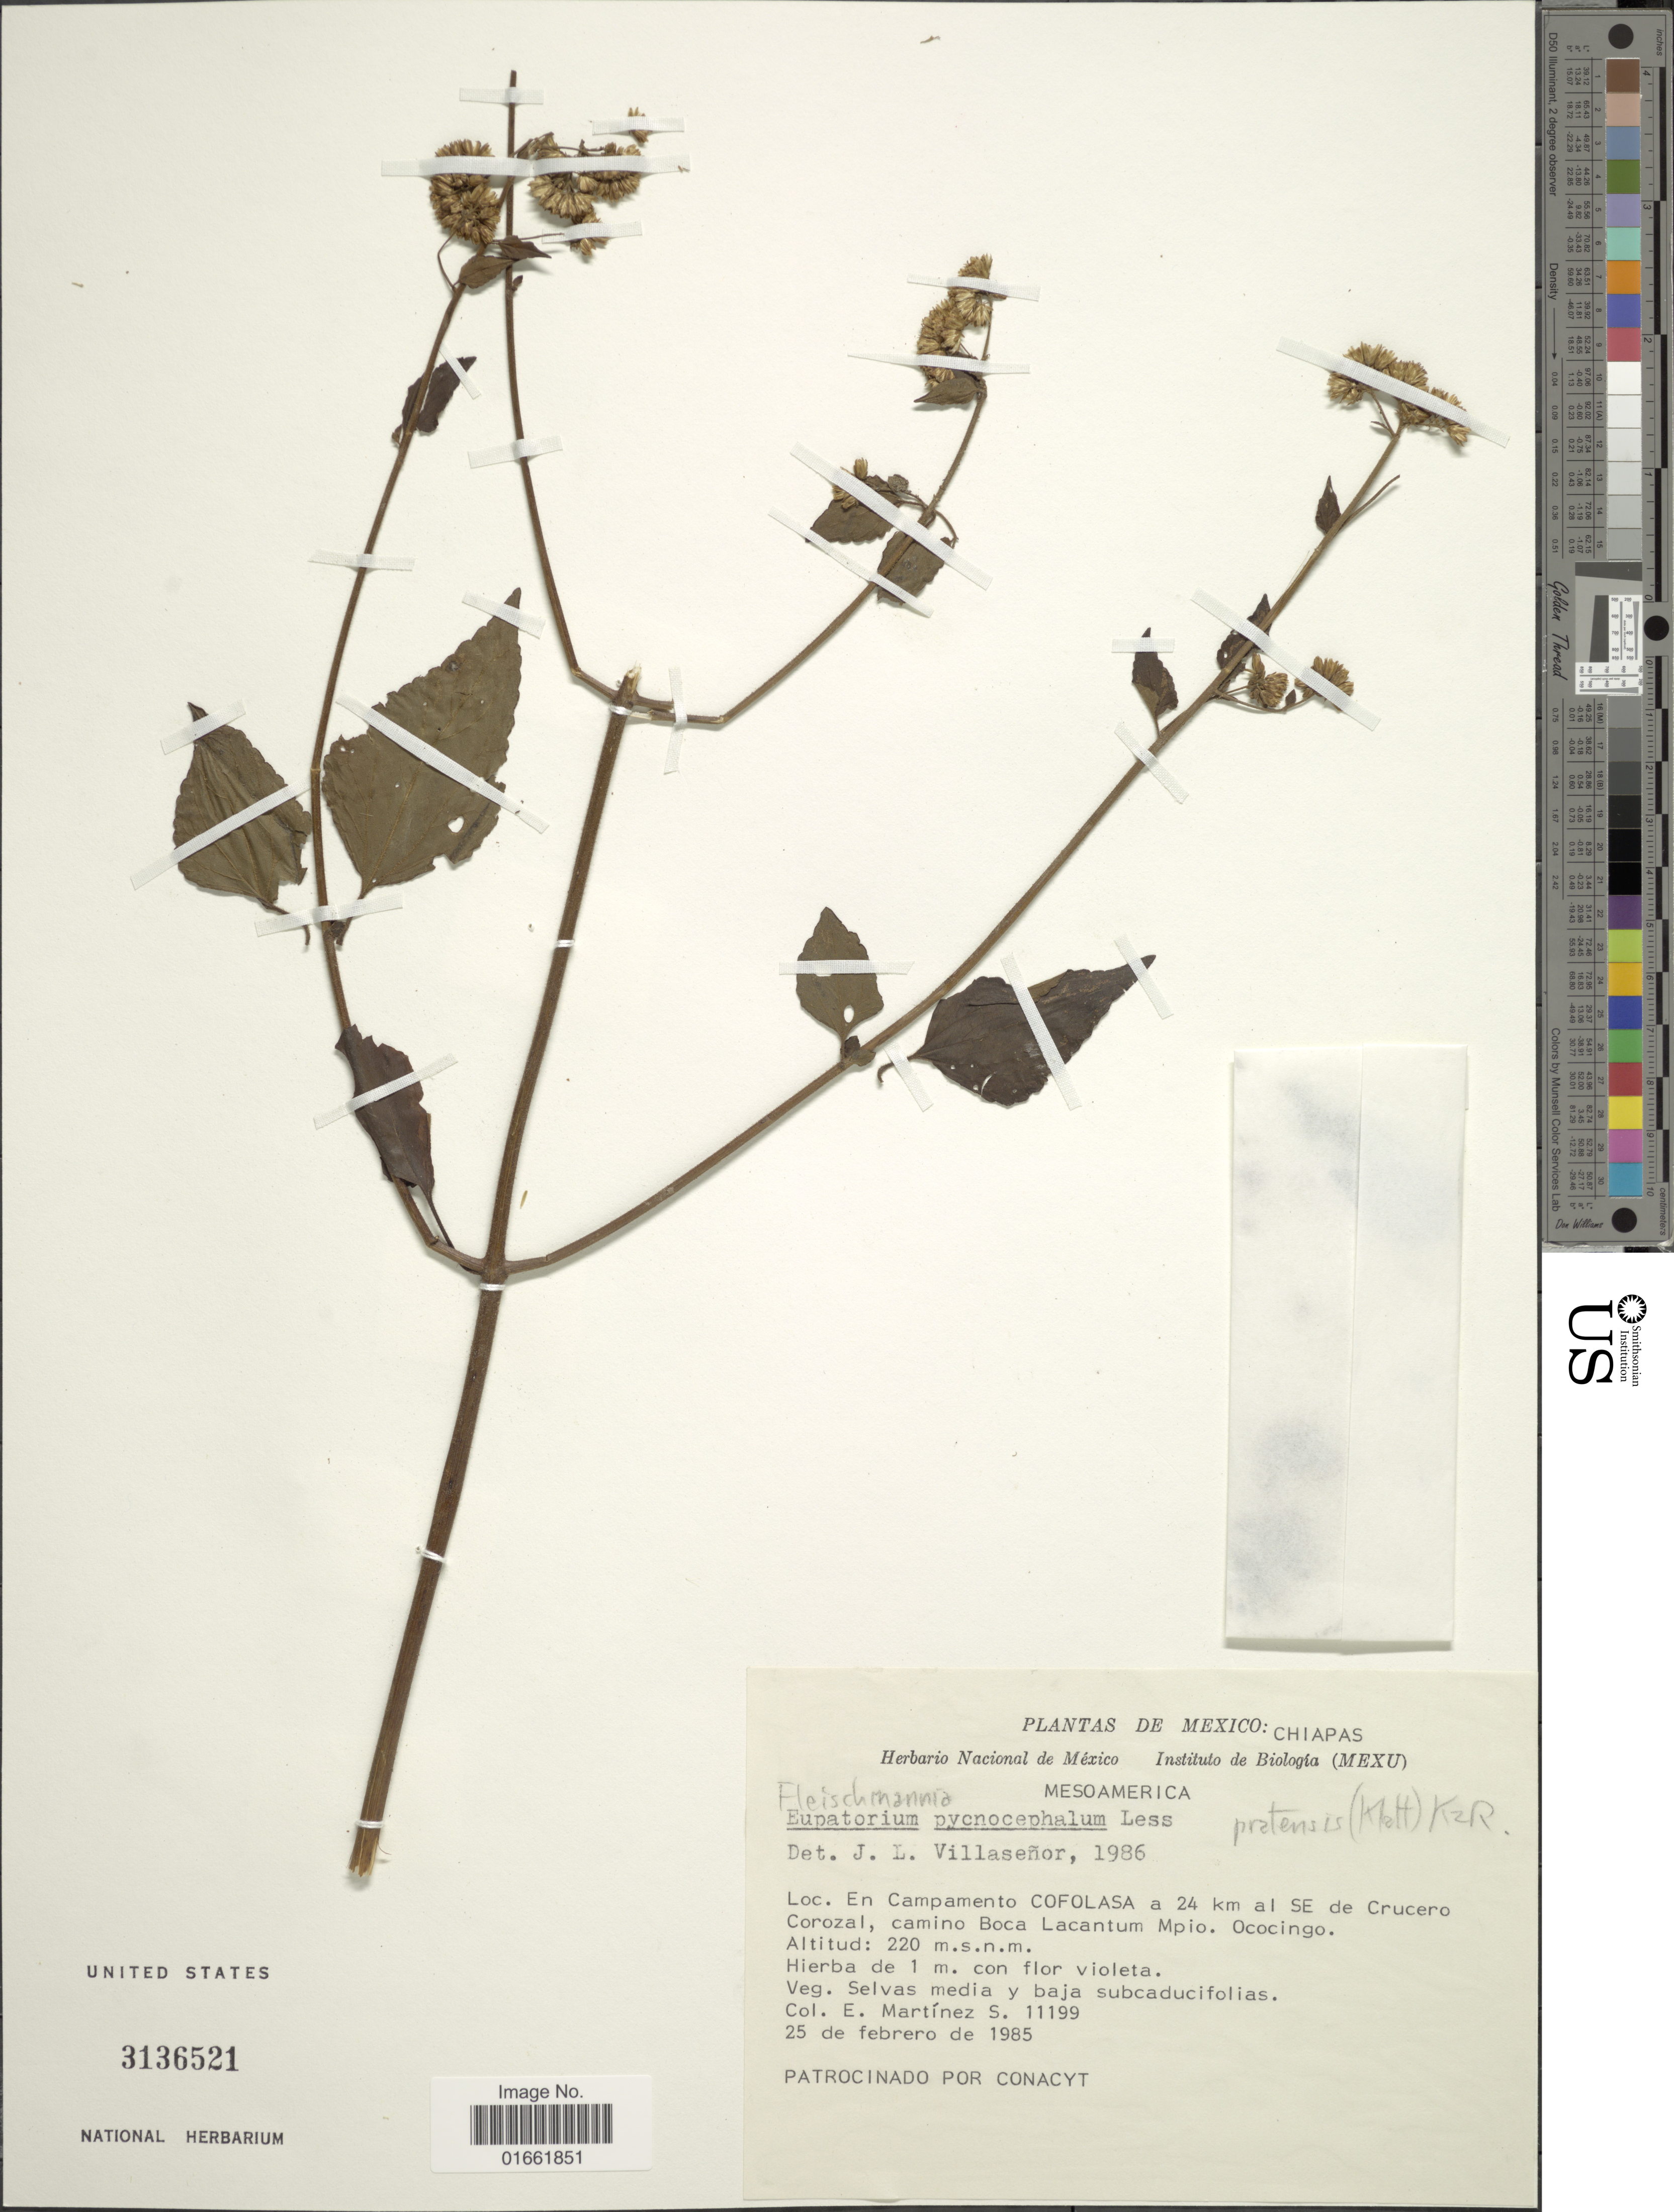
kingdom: Plantae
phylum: Tracheophyta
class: Magnoliopsida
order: Asterales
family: Asteraceae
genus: Fleischmannia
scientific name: Fleischmannia pratensis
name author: (Klatt) R.M. King & H. Rob.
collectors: E. M. Martínez S.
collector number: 11199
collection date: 1985-02-25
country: Mexico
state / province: Chiapas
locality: En Campamento Cofolasa a 24 km al SE de Crucero Corozal, camino Boca Lacantum Mpio. Ococingo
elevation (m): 220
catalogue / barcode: US 3136521